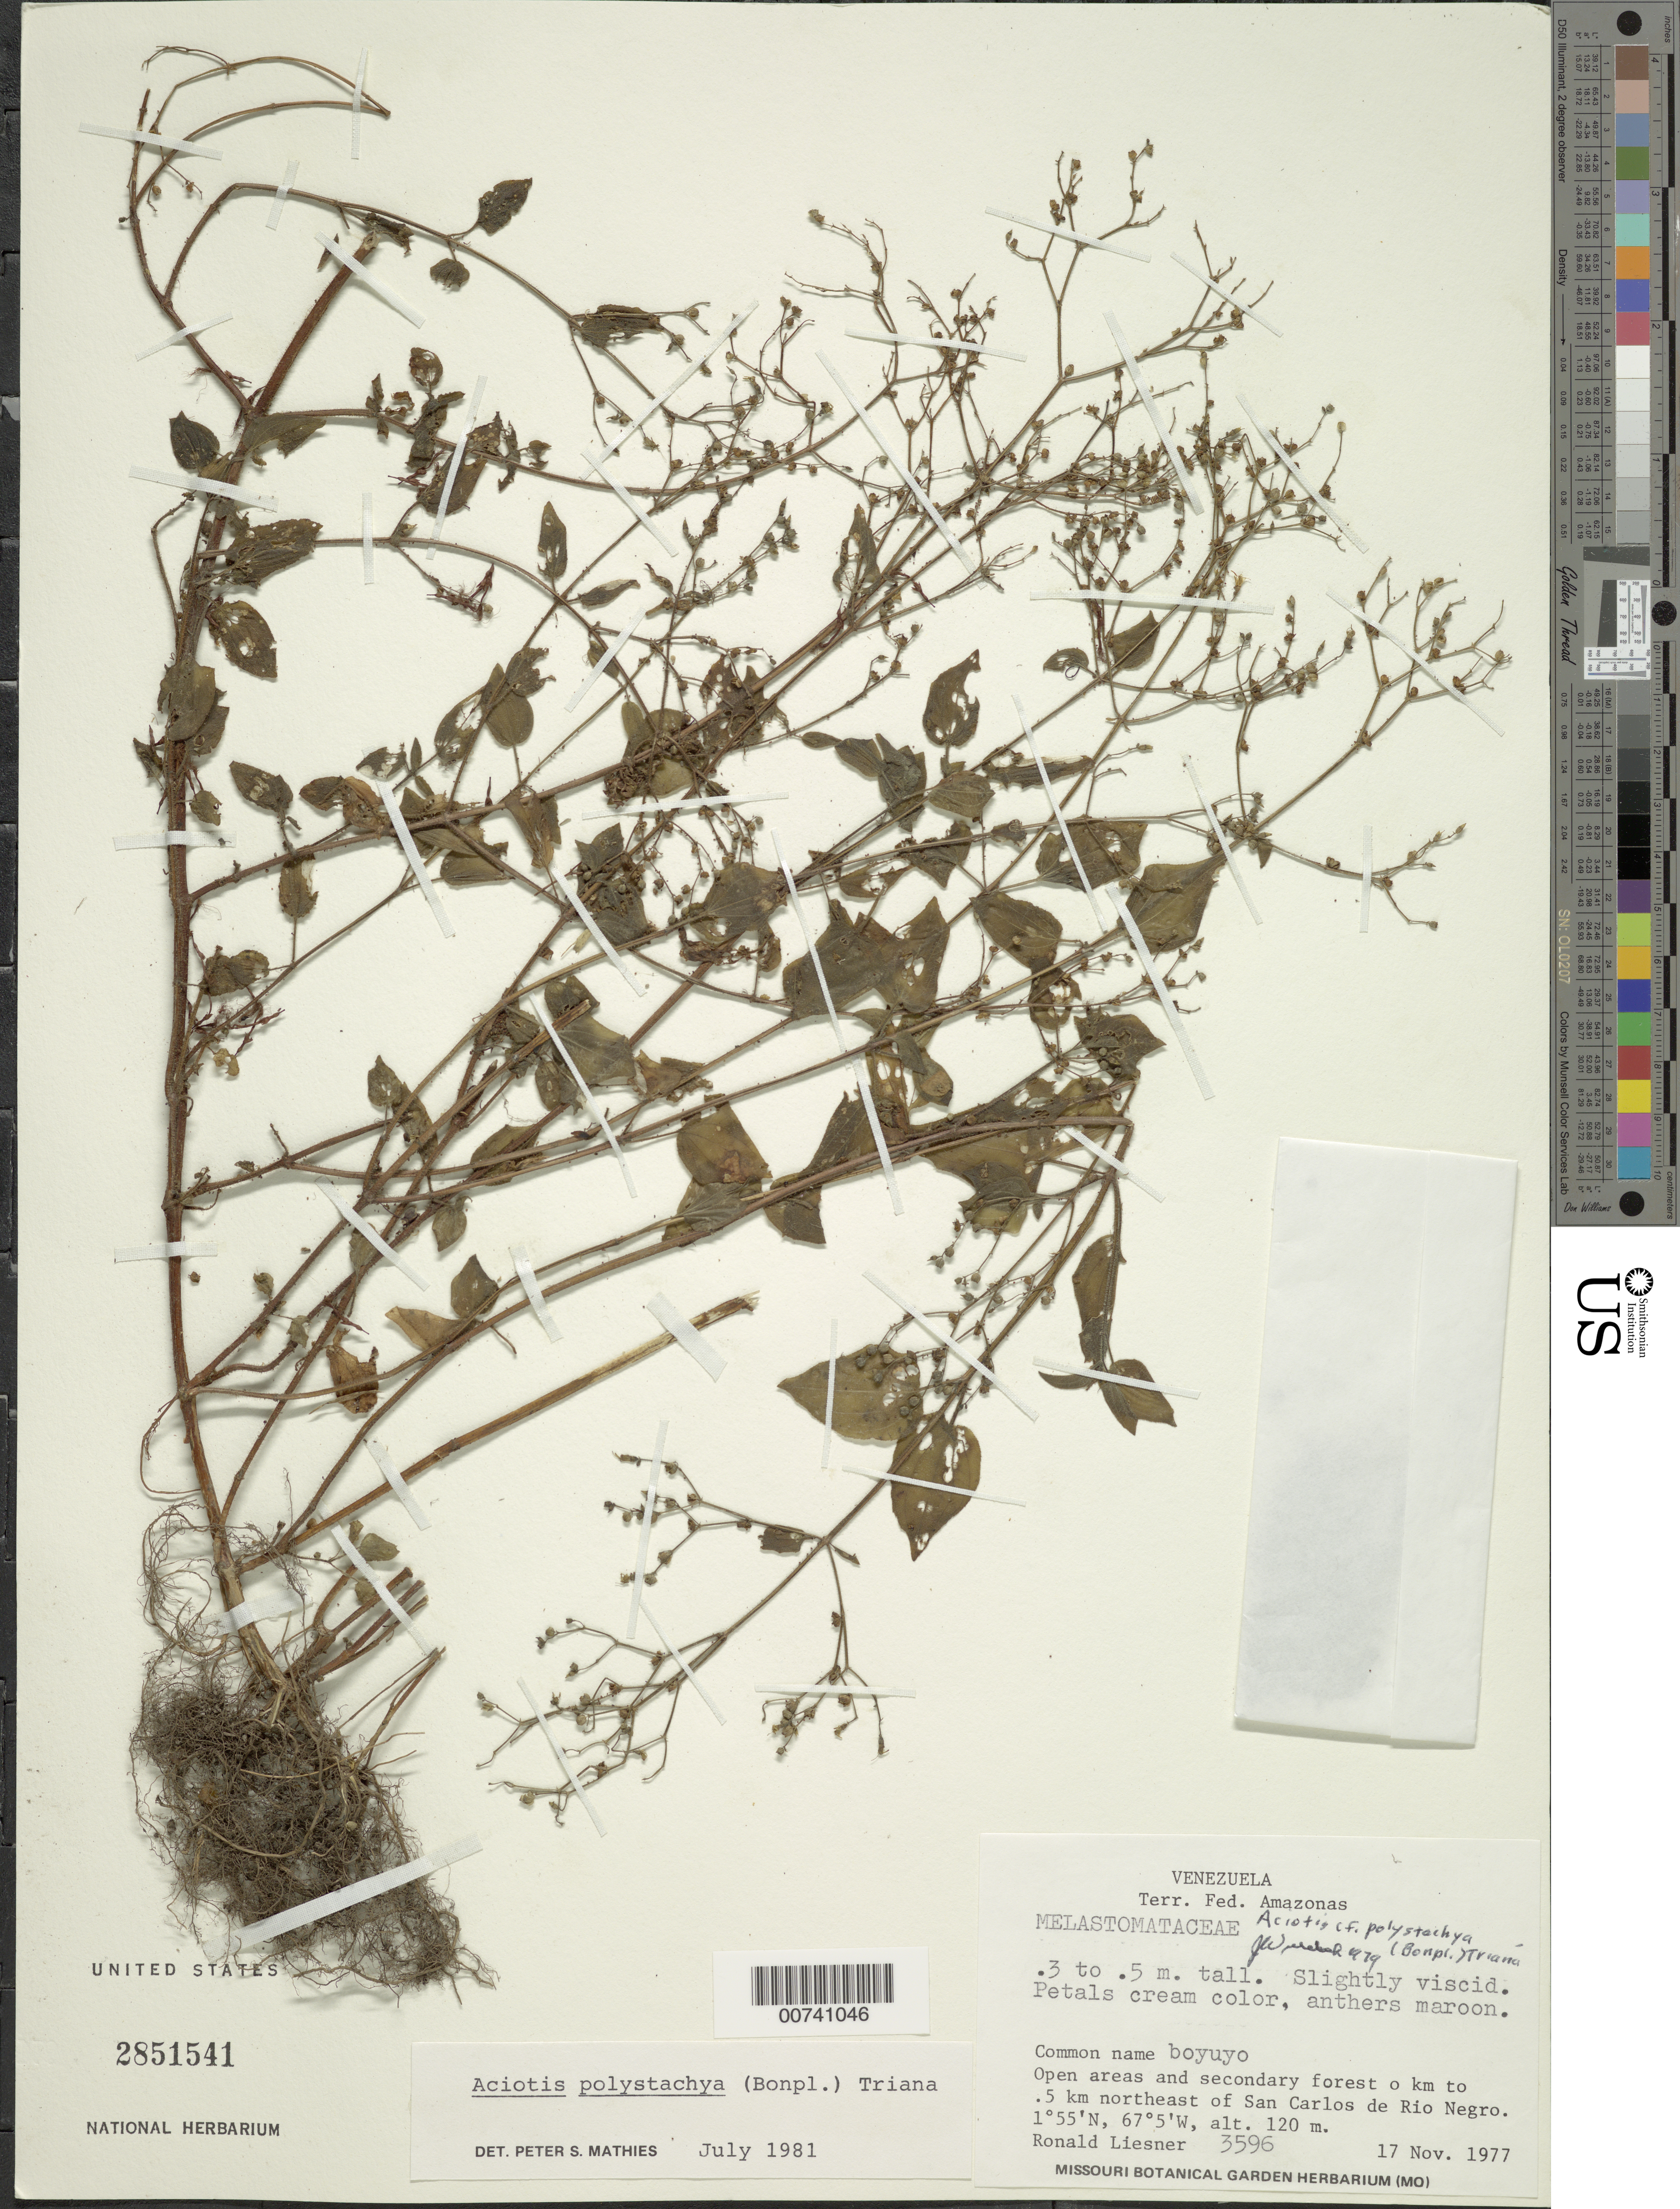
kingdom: Plantae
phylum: Tracheophyta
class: Magnoliopsida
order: Myrtales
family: Melastomataceae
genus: Aciotis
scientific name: Aciotis polystachya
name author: (Bonpl.) Triana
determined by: Mathies, P. S.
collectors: R. L. Liesner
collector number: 3596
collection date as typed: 17-Nov-77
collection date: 1977-11-17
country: Venezuela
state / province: Amazonas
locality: San Carlos de Río Negro, 0-0.5 km NE of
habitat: Open area and secondary forest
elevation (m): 120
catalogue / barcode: US 2851541